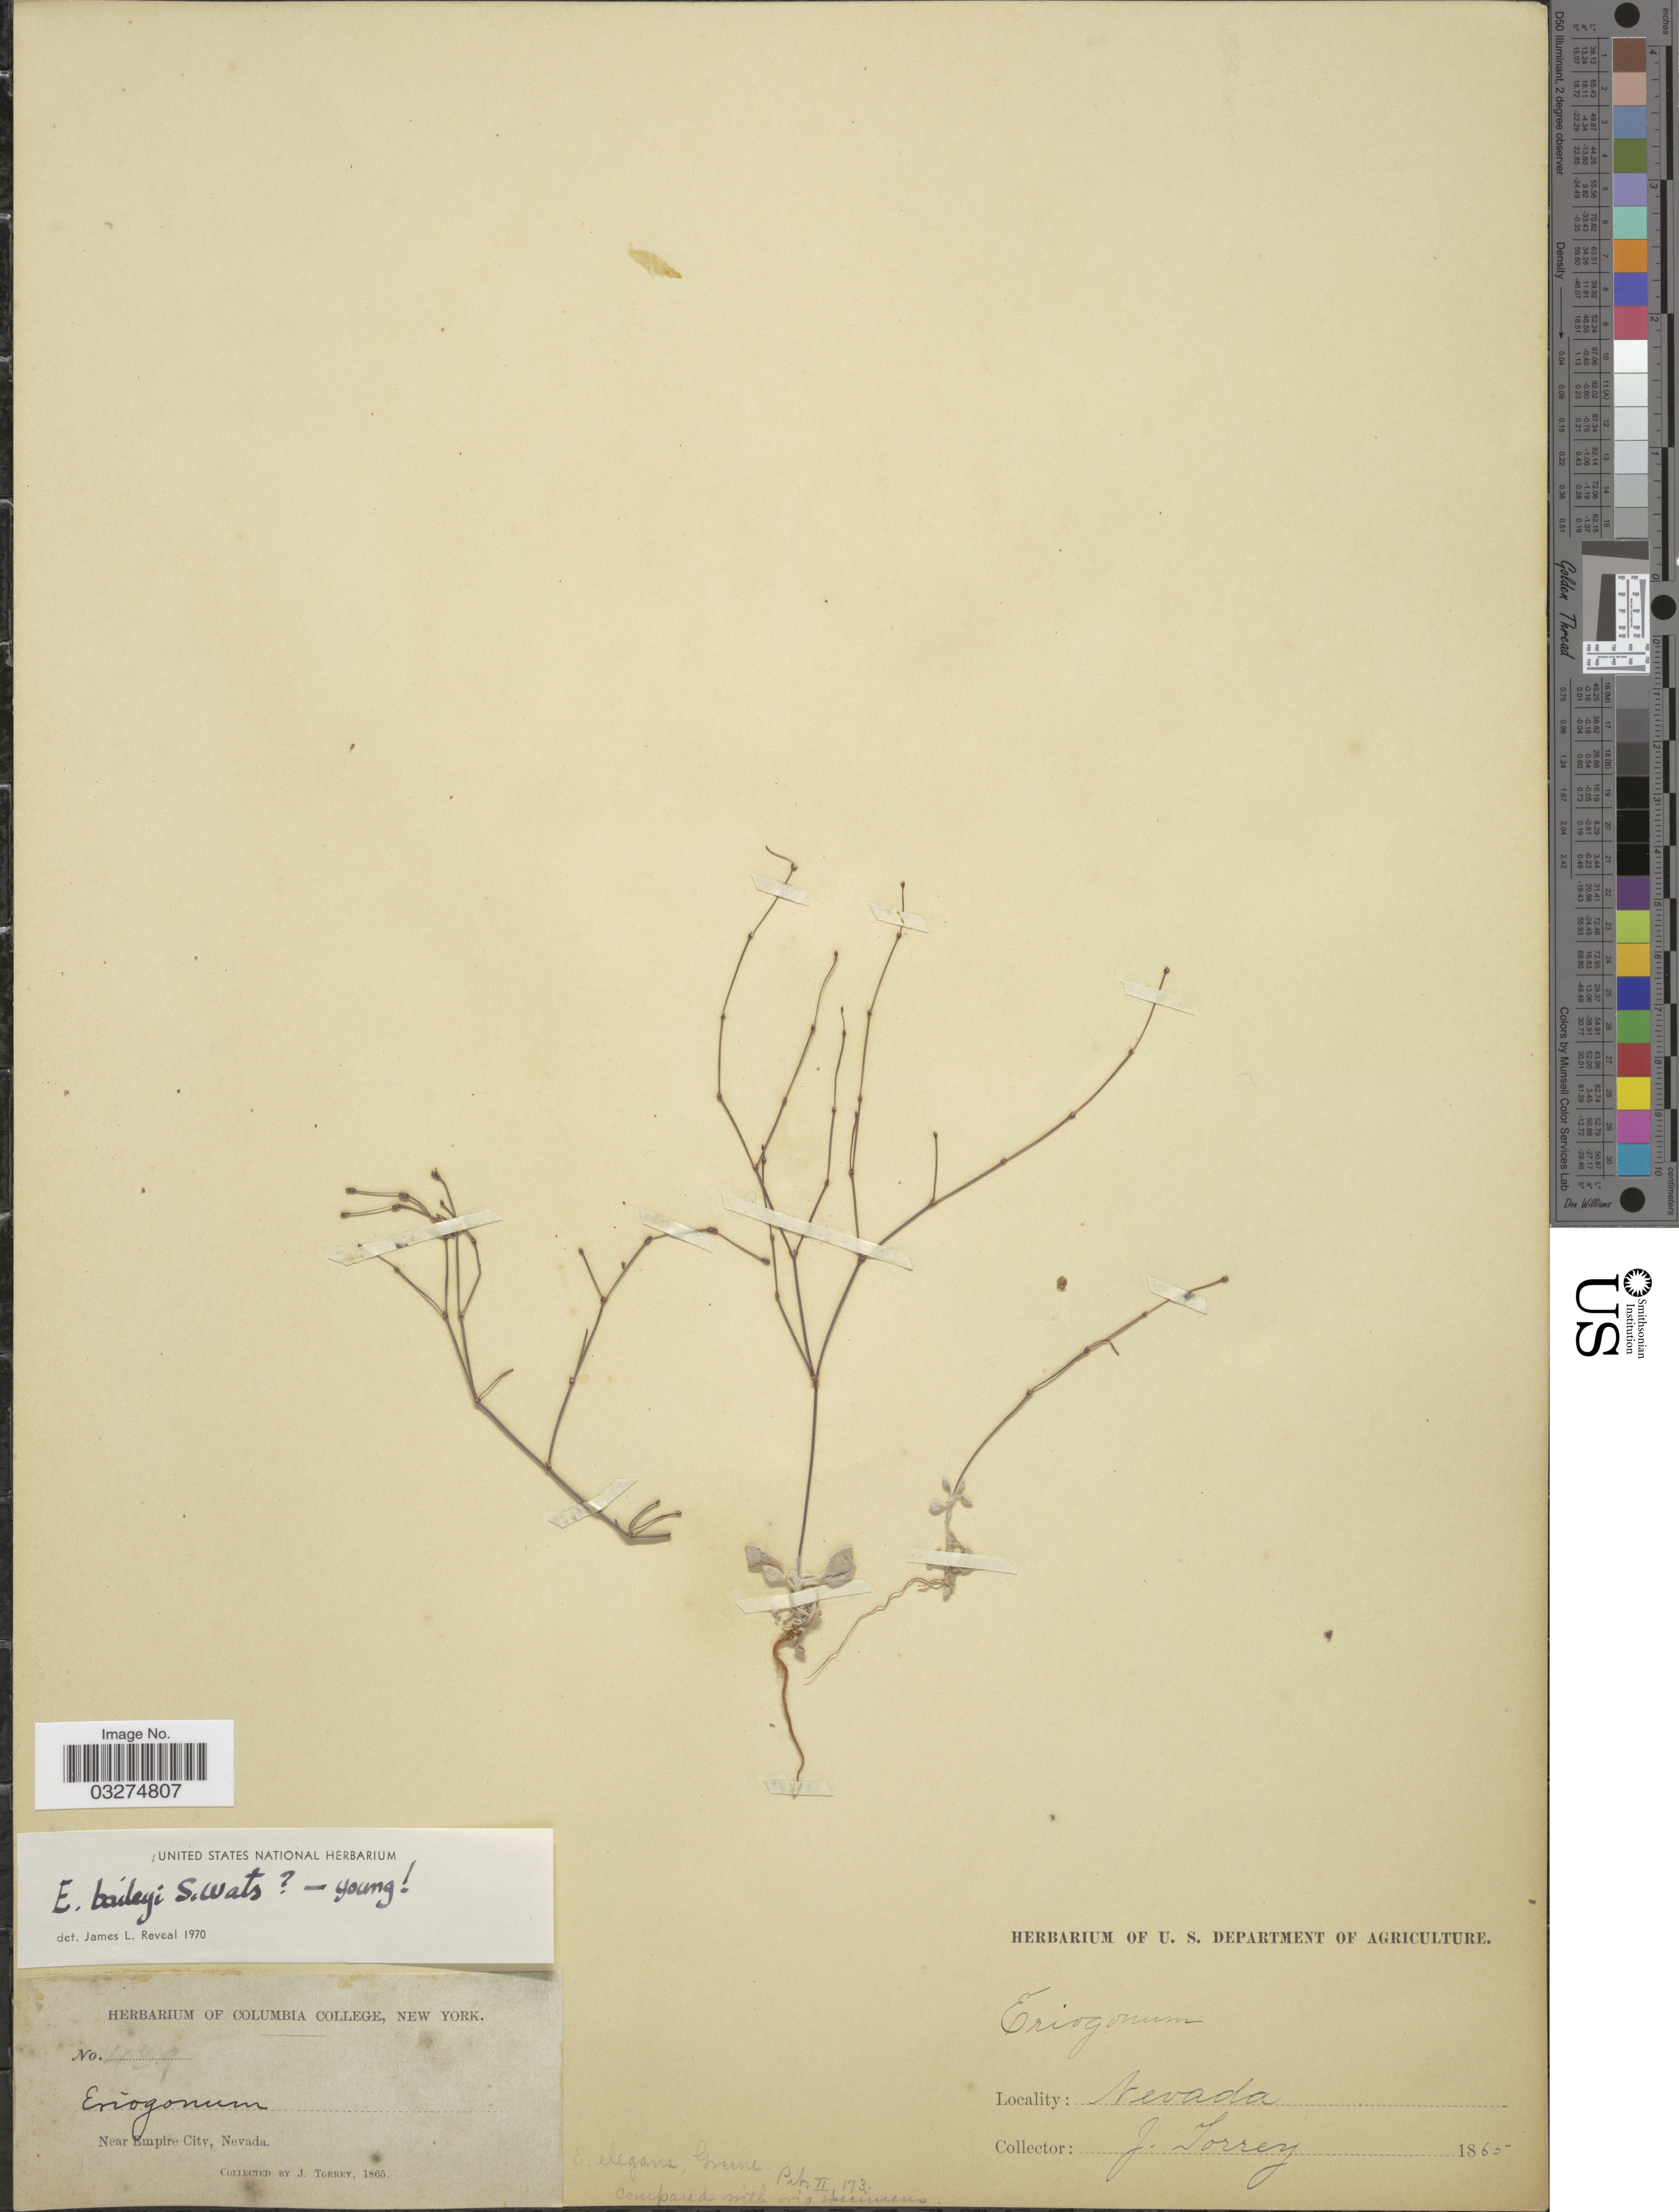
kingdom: Plantae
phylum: Tracheophyta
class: Magnoliopsida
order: Caryophyllales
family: Polygonaceae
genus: Eriogonum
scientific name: Eriogonum baileyi var. baileyi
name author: S. Watson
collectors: J. Torrey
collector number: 1139*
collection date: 1865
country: United States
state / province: Nevada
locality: Near Empire City.